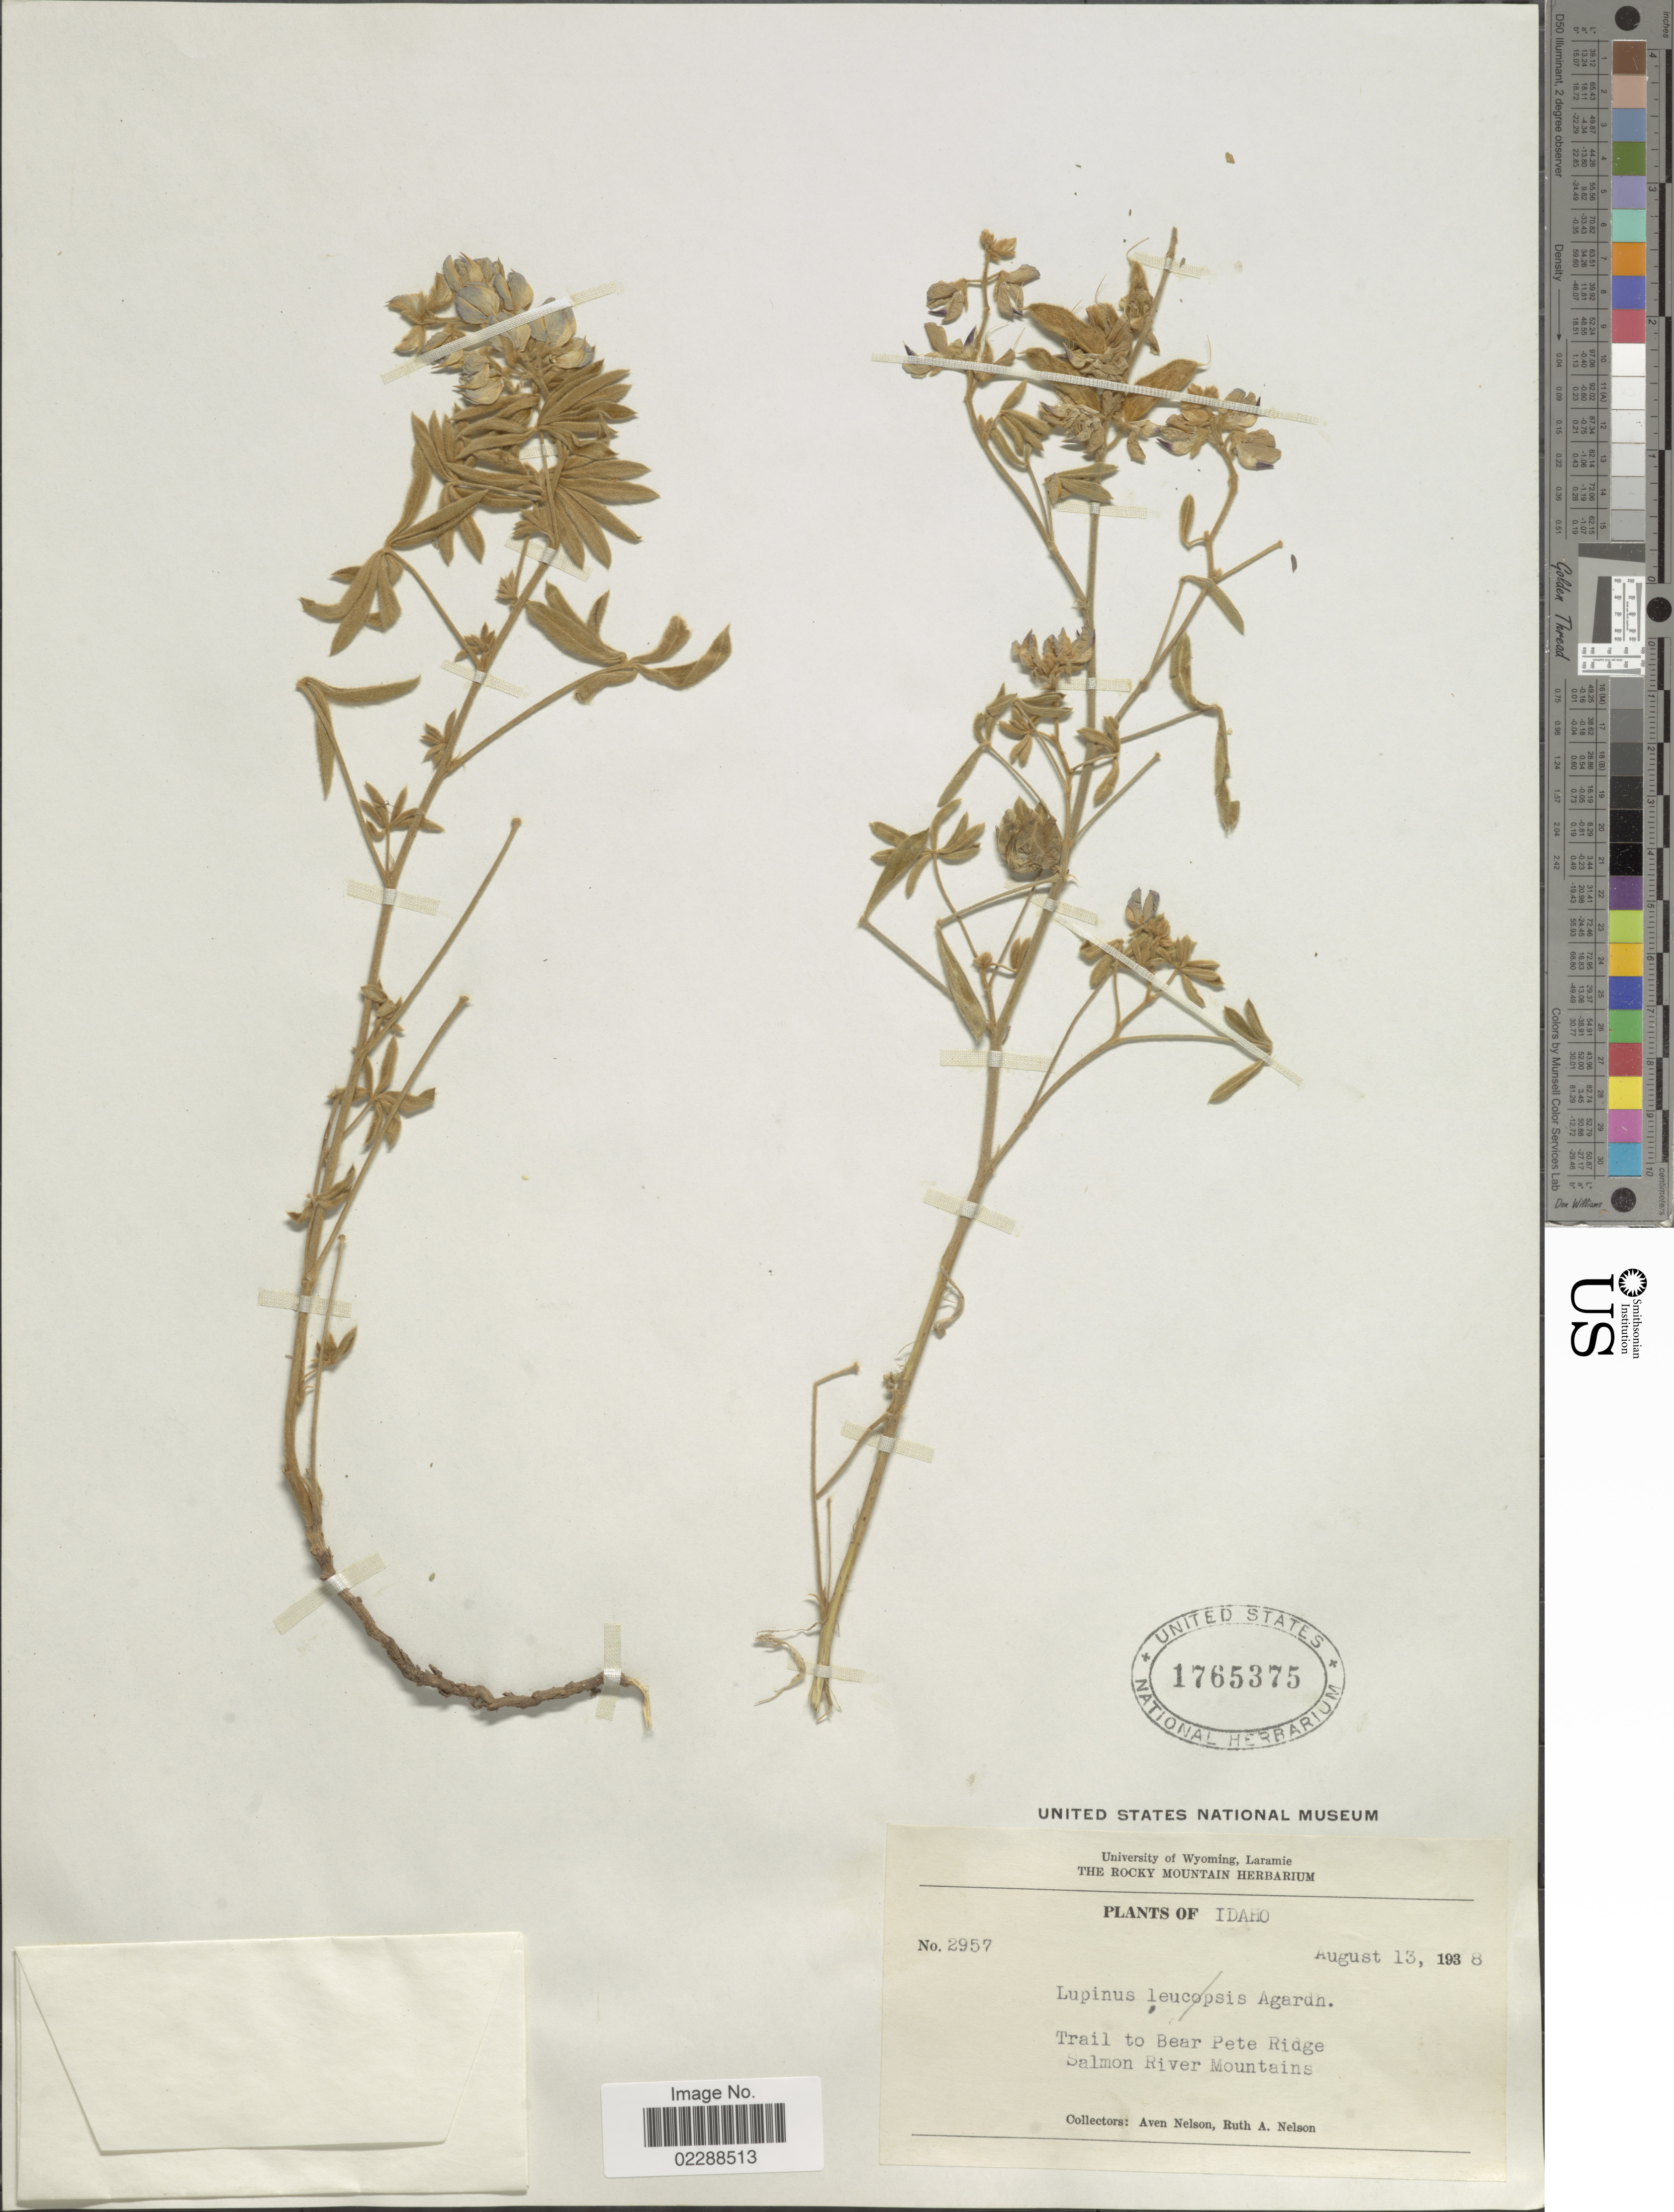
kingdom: Plantae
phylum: Tracheophyta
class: Magnoliopsida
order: Fabales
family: Fabaceae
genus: Lupinus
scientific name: Lupinus sp.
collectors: A. Nelson & R. A. Nelson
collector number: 2957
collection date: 1938-08-13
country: United States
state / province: Idaho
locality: Trail to Bear Pete Ridge, Salmon River Mountains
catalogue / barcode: US 1765375